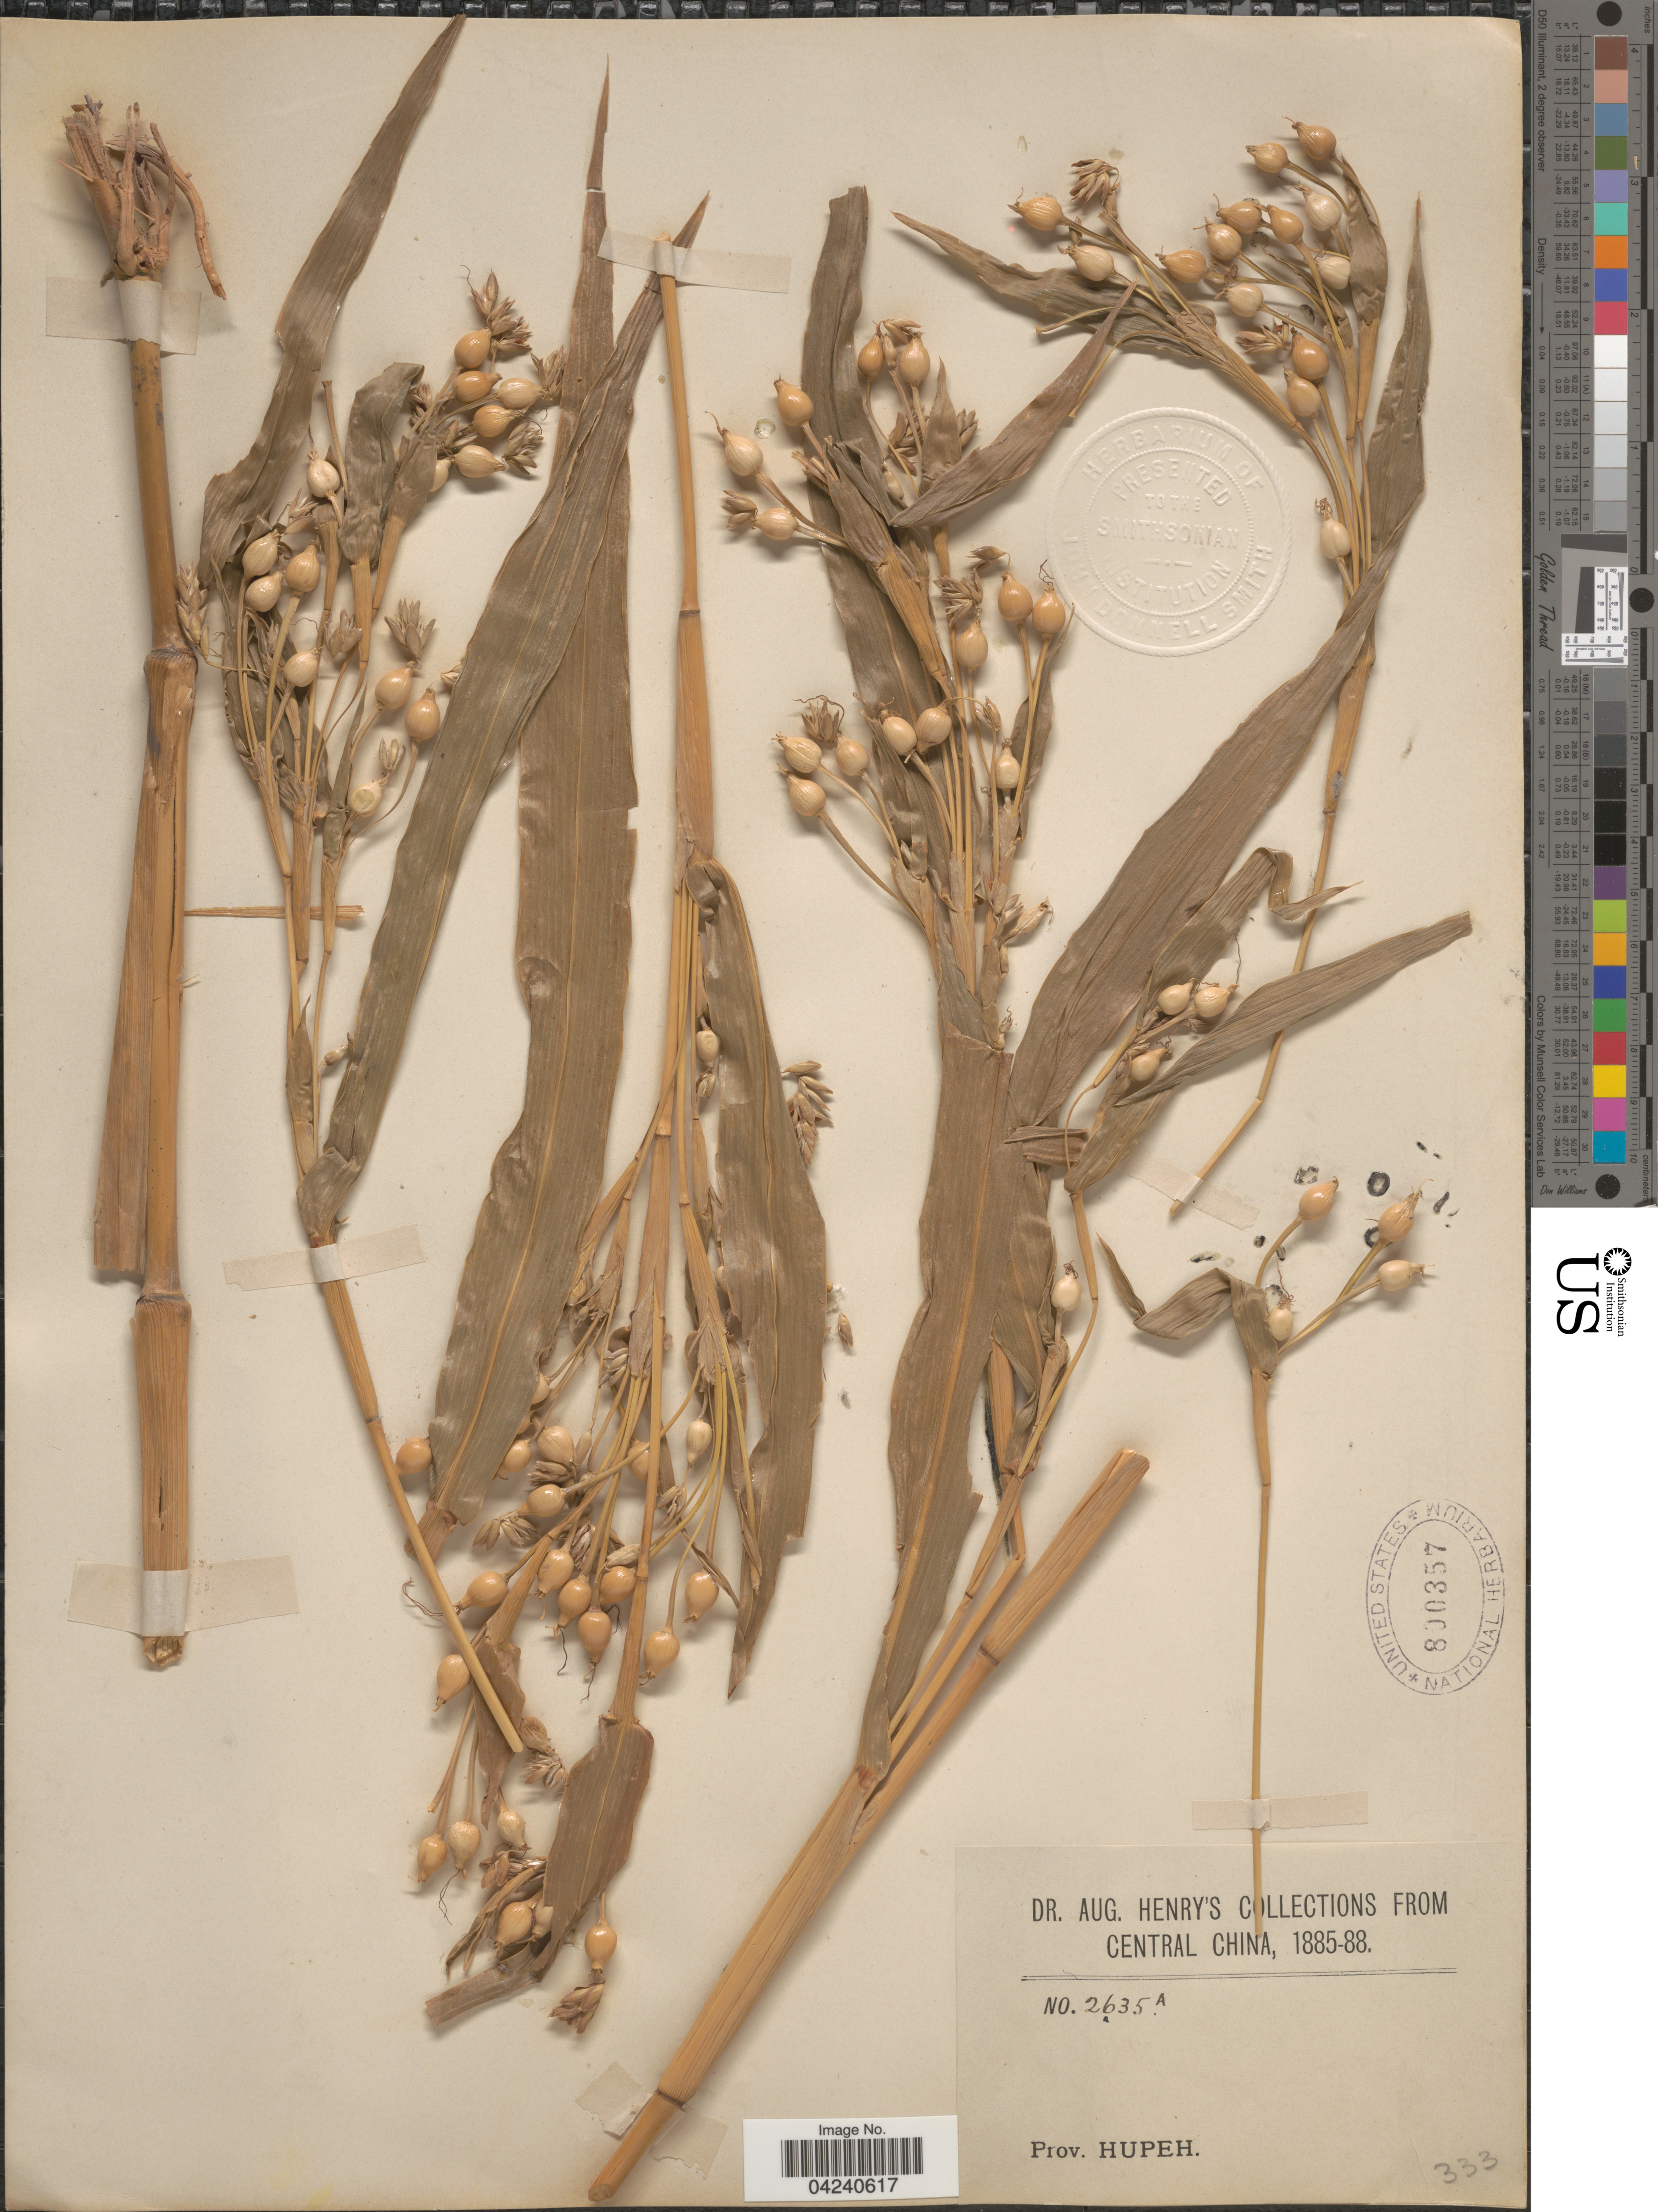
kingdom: Plantae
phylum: Tracheophyta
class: Liliopsida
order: Poales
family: Poaceae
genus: Coix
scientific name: Coix lacryma-jobi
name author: L.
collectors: A. Henry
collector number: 2635A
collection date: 1885/1888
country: China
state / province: Hubei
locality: Central China. Prov. Hupeh.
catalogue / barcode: US 800357